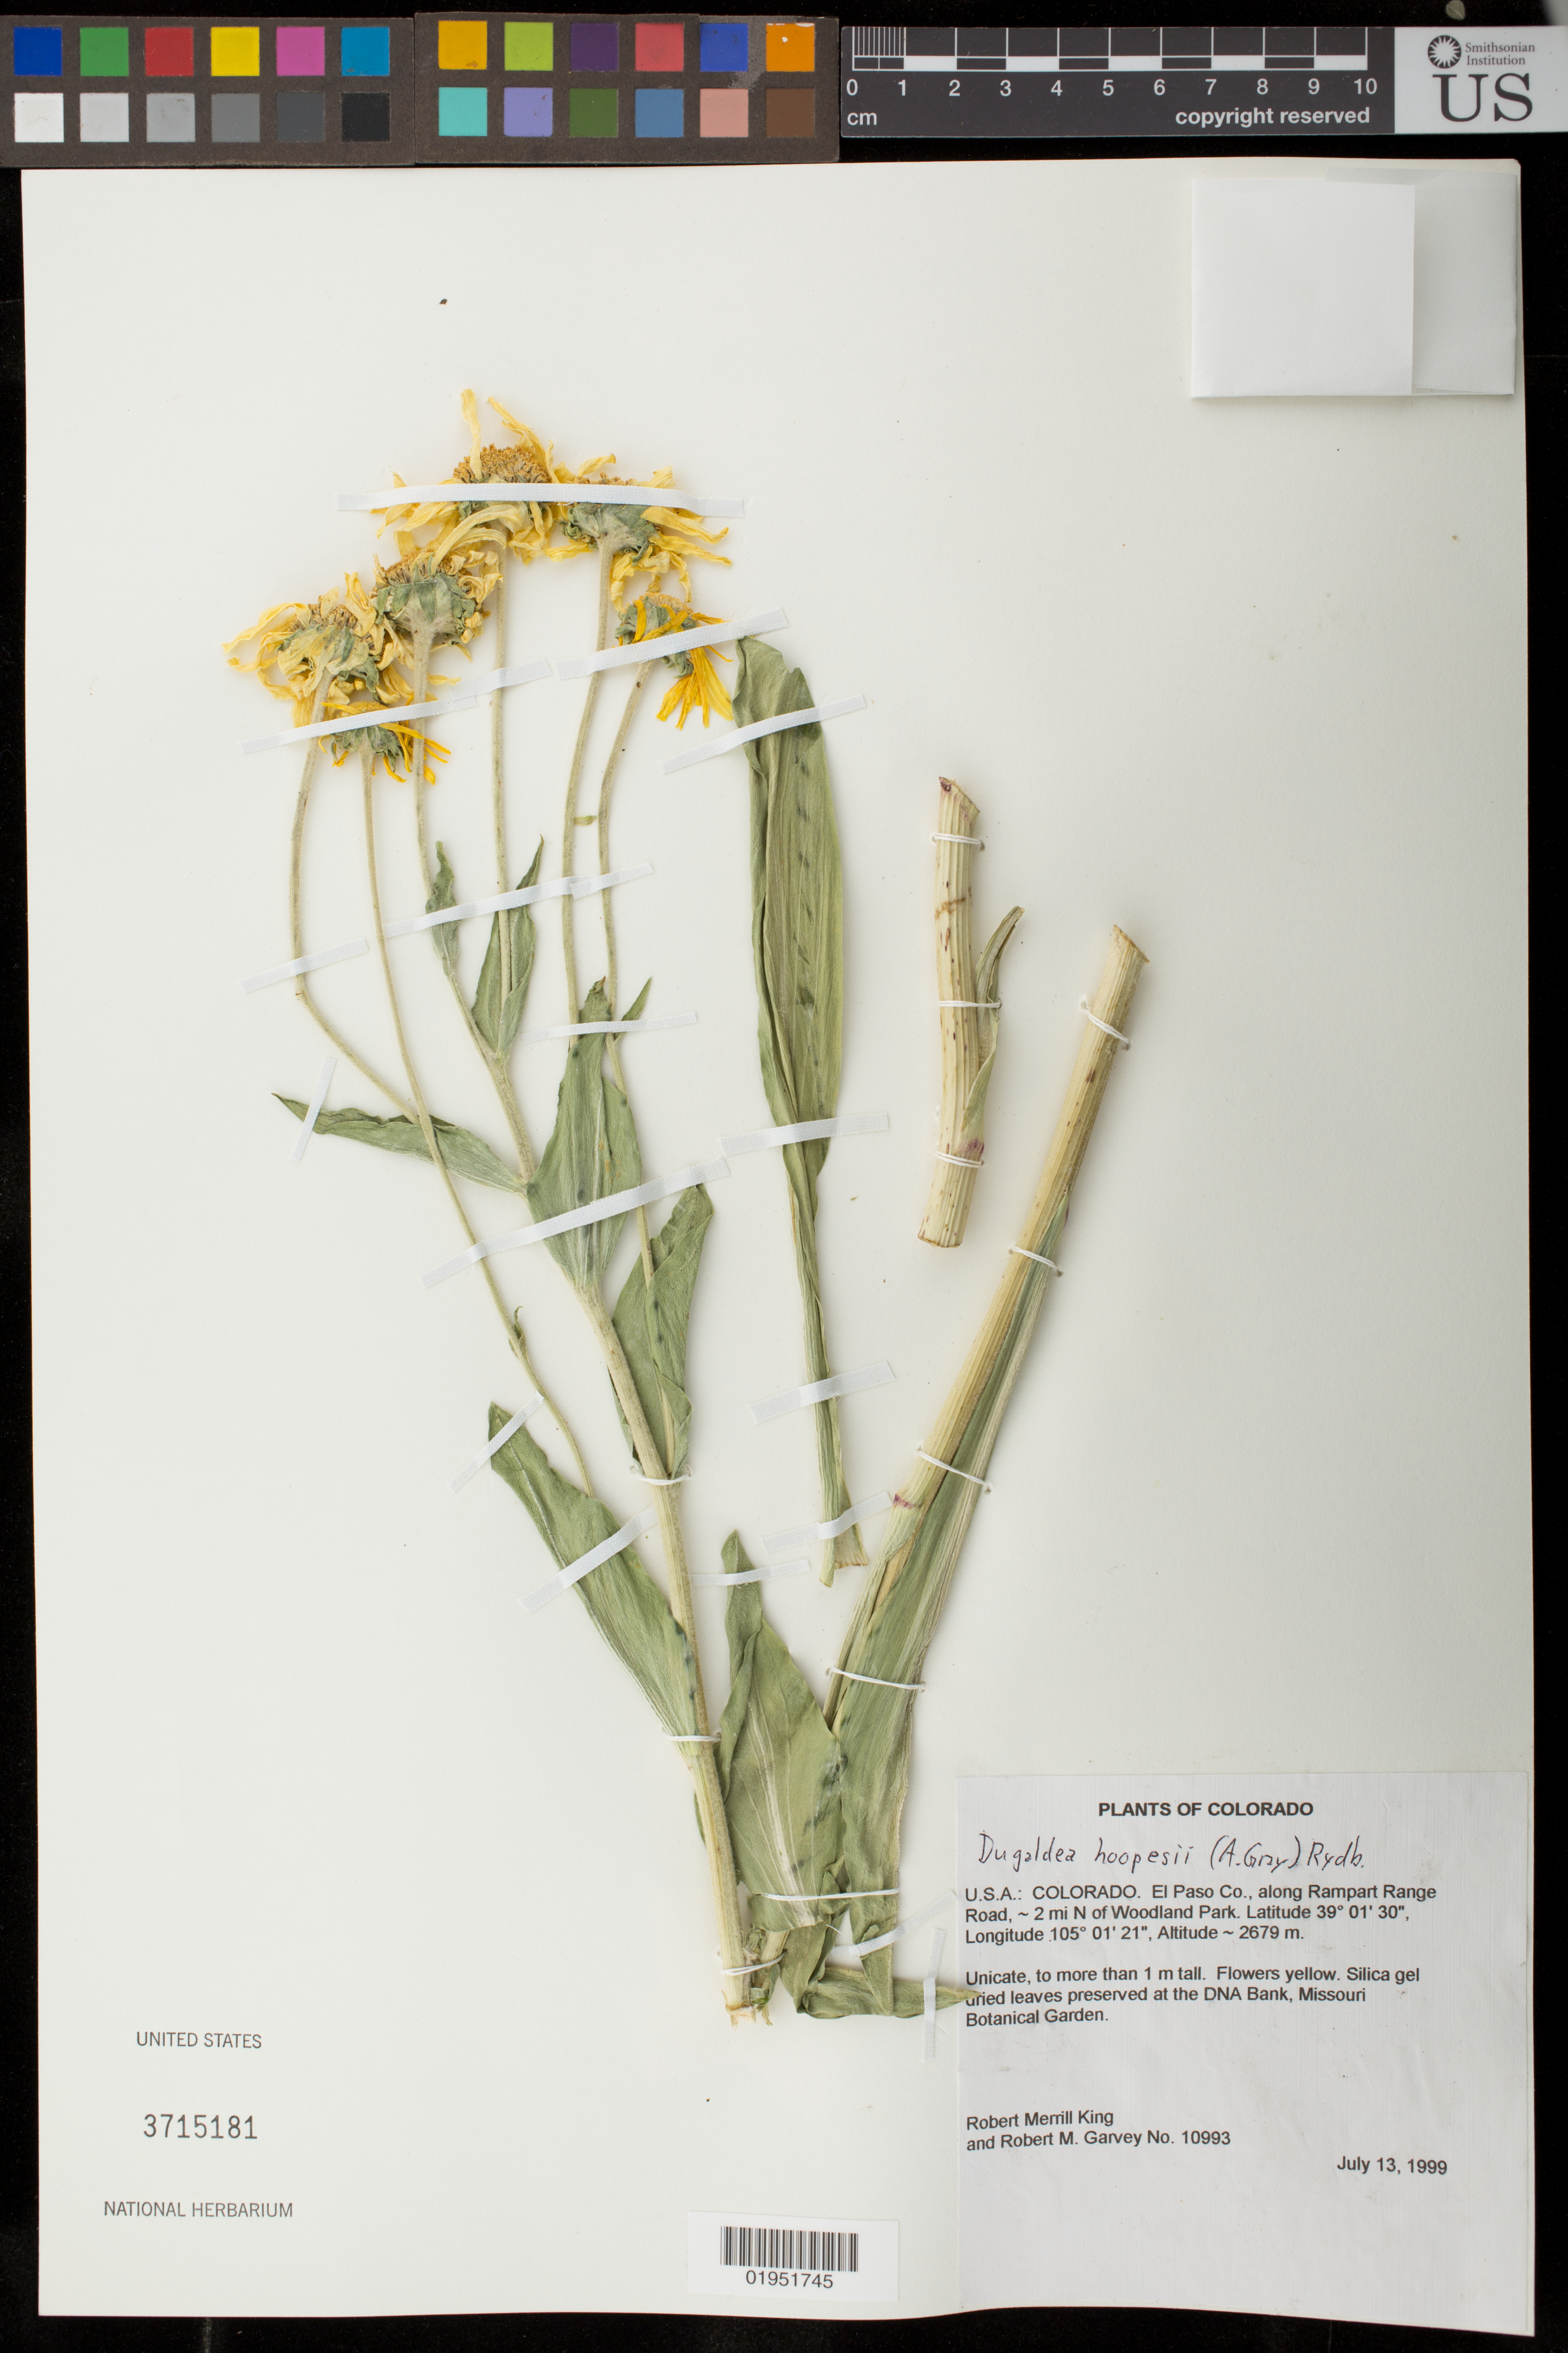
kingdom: Plantae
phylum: Tracheophyta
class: Magnoliopsida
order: Asterales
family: Asteraceae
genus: Hymenoxys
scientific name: Hymenoxys hoopesii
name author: (A. Gray) Bierner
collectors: R. M. King & R. Garvey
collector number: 10993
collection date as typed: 13 Jul 1999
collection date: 1999-07-13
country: United States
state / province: Colorado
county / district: El Paso Co.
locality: Along Rampart Range Road, ca. 2 mi N of Woodland Park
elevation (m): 2679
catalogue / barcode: US 3715181